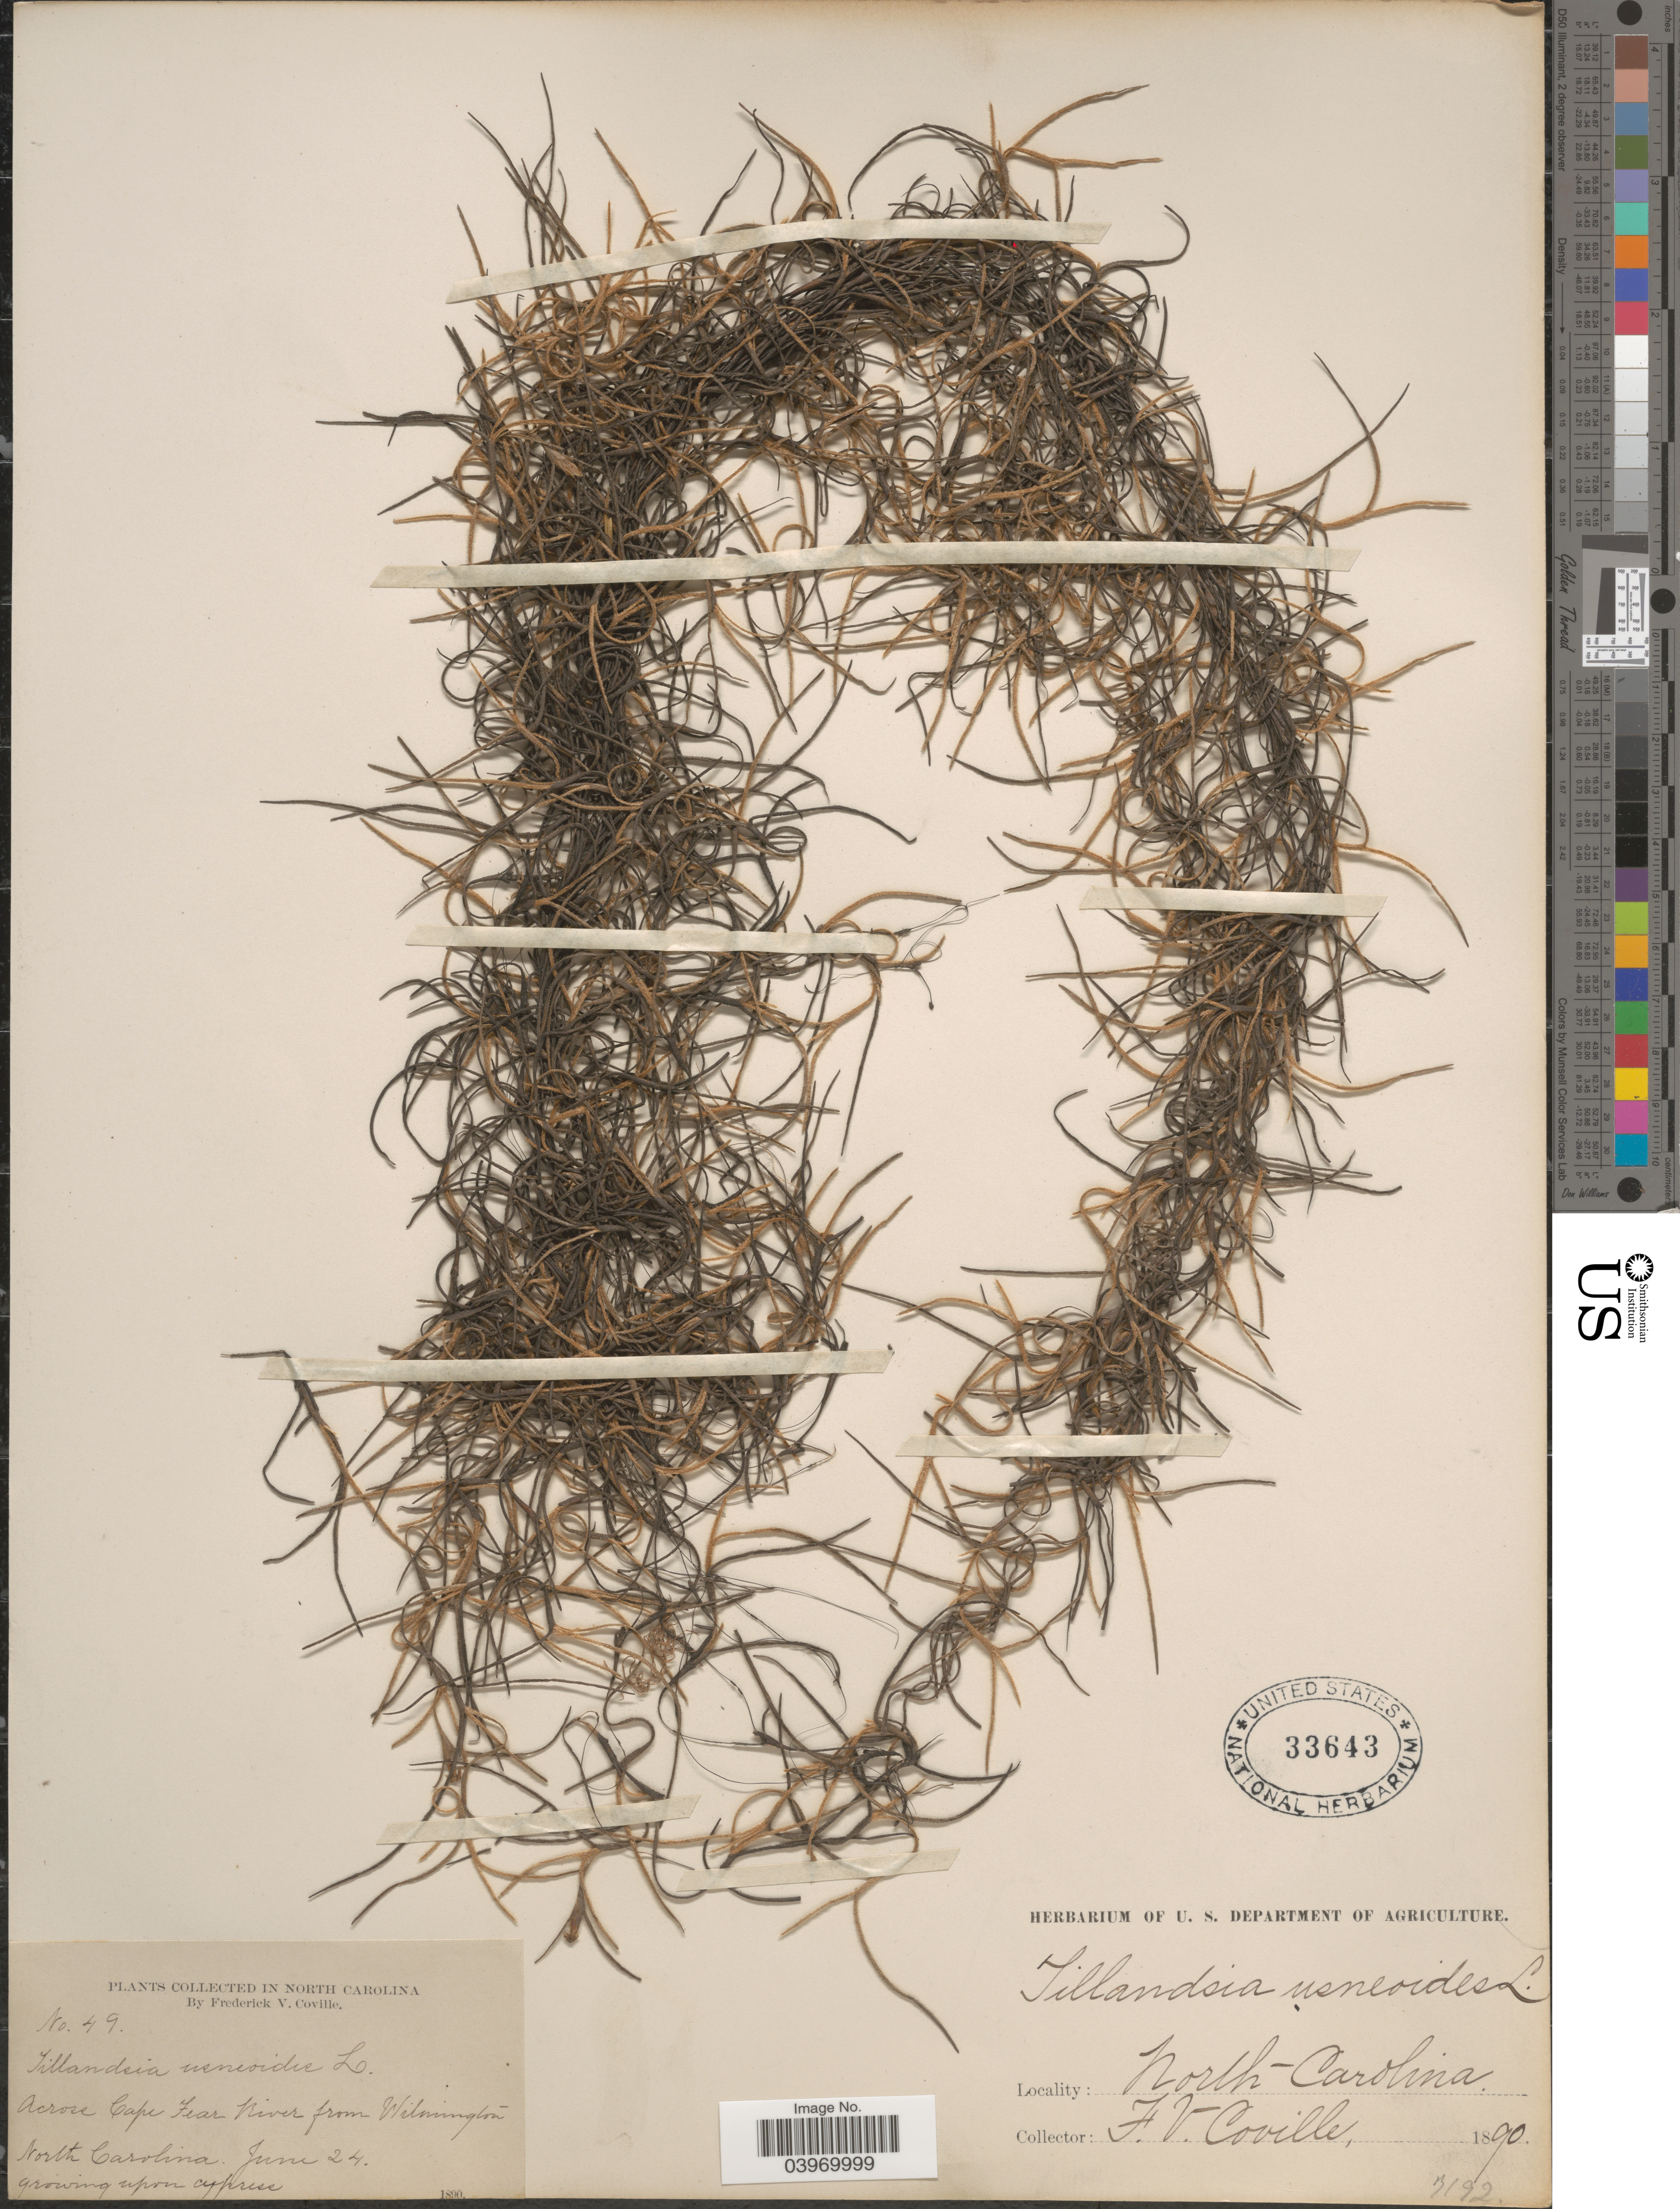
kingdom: Plantae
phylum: Tracheophyta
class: Liliopsida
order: Poales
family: Bromeliaceae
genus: Tillandsia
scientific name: Tillandsia usneoides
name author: (L.) L.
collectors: F. V. Coville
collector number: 49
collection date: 1890-06-24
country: United States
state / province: North Carolina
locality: Across Cape Fear River from Wilmington.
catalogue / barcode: US 33643